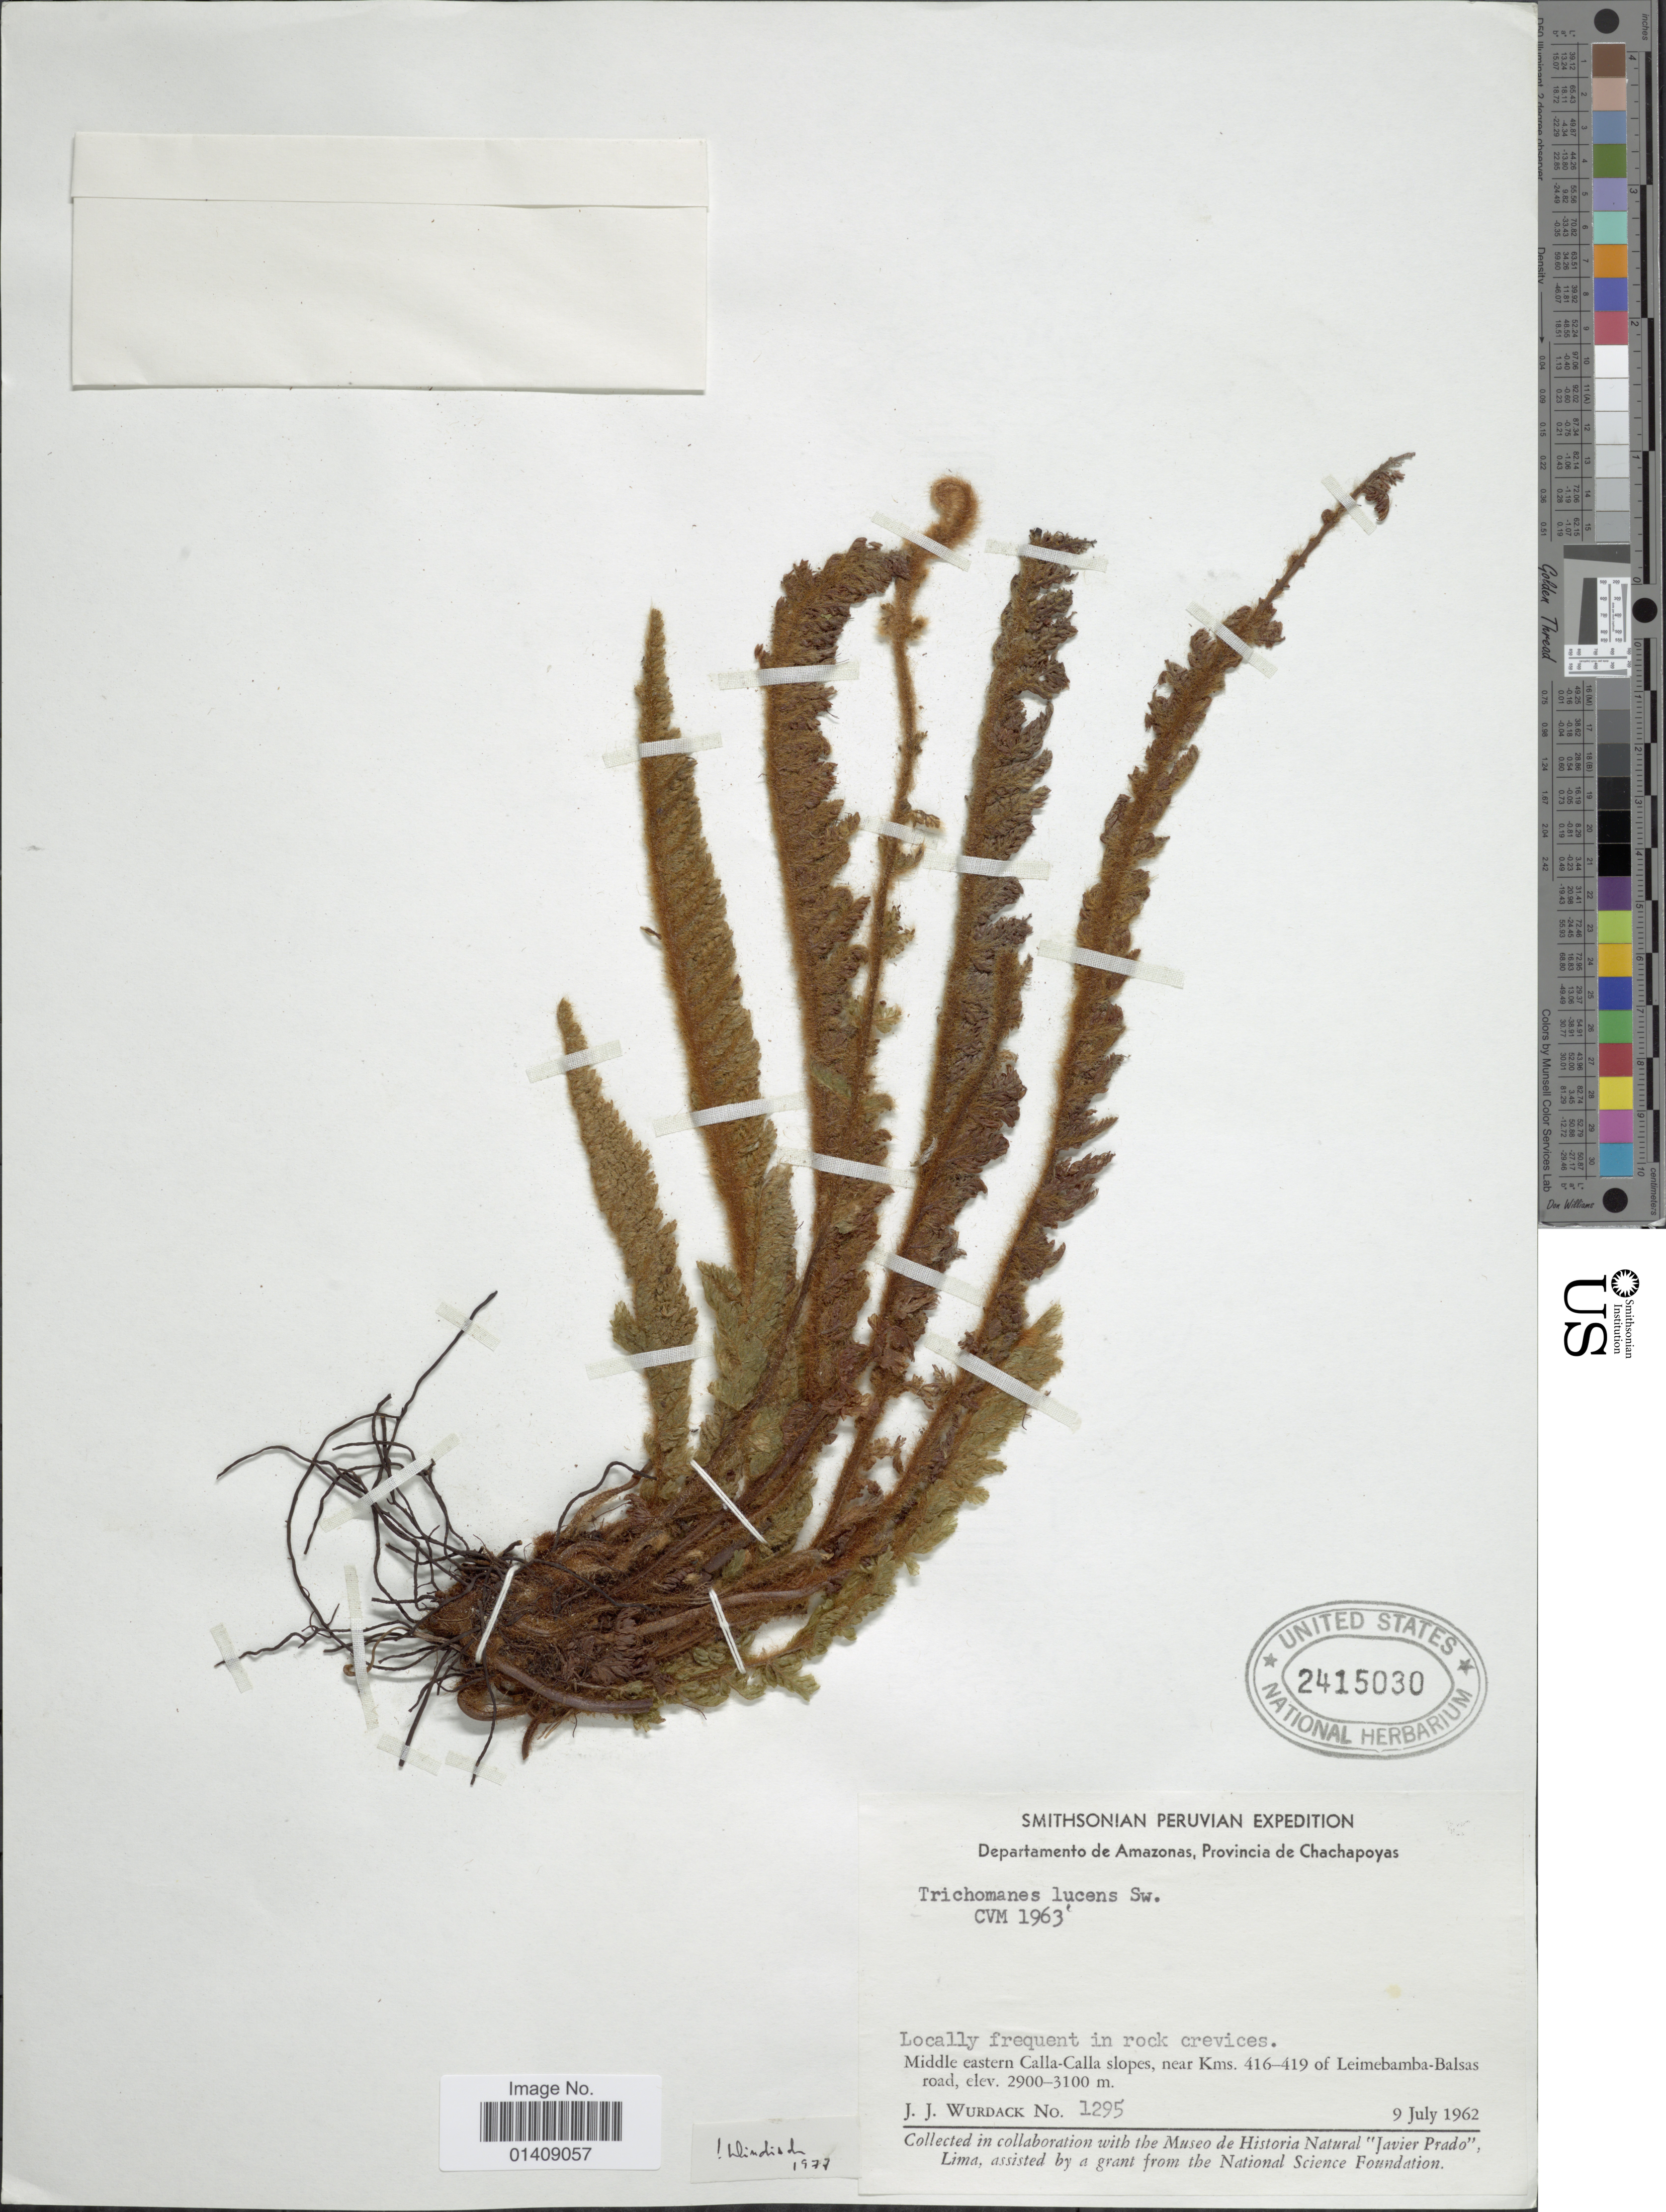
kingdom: Plantae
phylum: Tracheophyta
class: Polypodiopsida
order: Hymenophyllales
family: Hymenophyllaceae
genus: Trichomanes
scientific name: Trichomanes lucens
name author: Sw.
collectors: J. J. Wurdack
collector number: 1295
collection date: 1962-07-09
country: Peru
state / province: Amazonas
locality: Provincia de Chachapoyas. Locally frequent in rock crevices. Middle eastern Calla-Calla slopes, near Kms. 416-419 of Leimebamba-Balsas road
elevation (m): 2900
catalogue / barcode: US 2415030